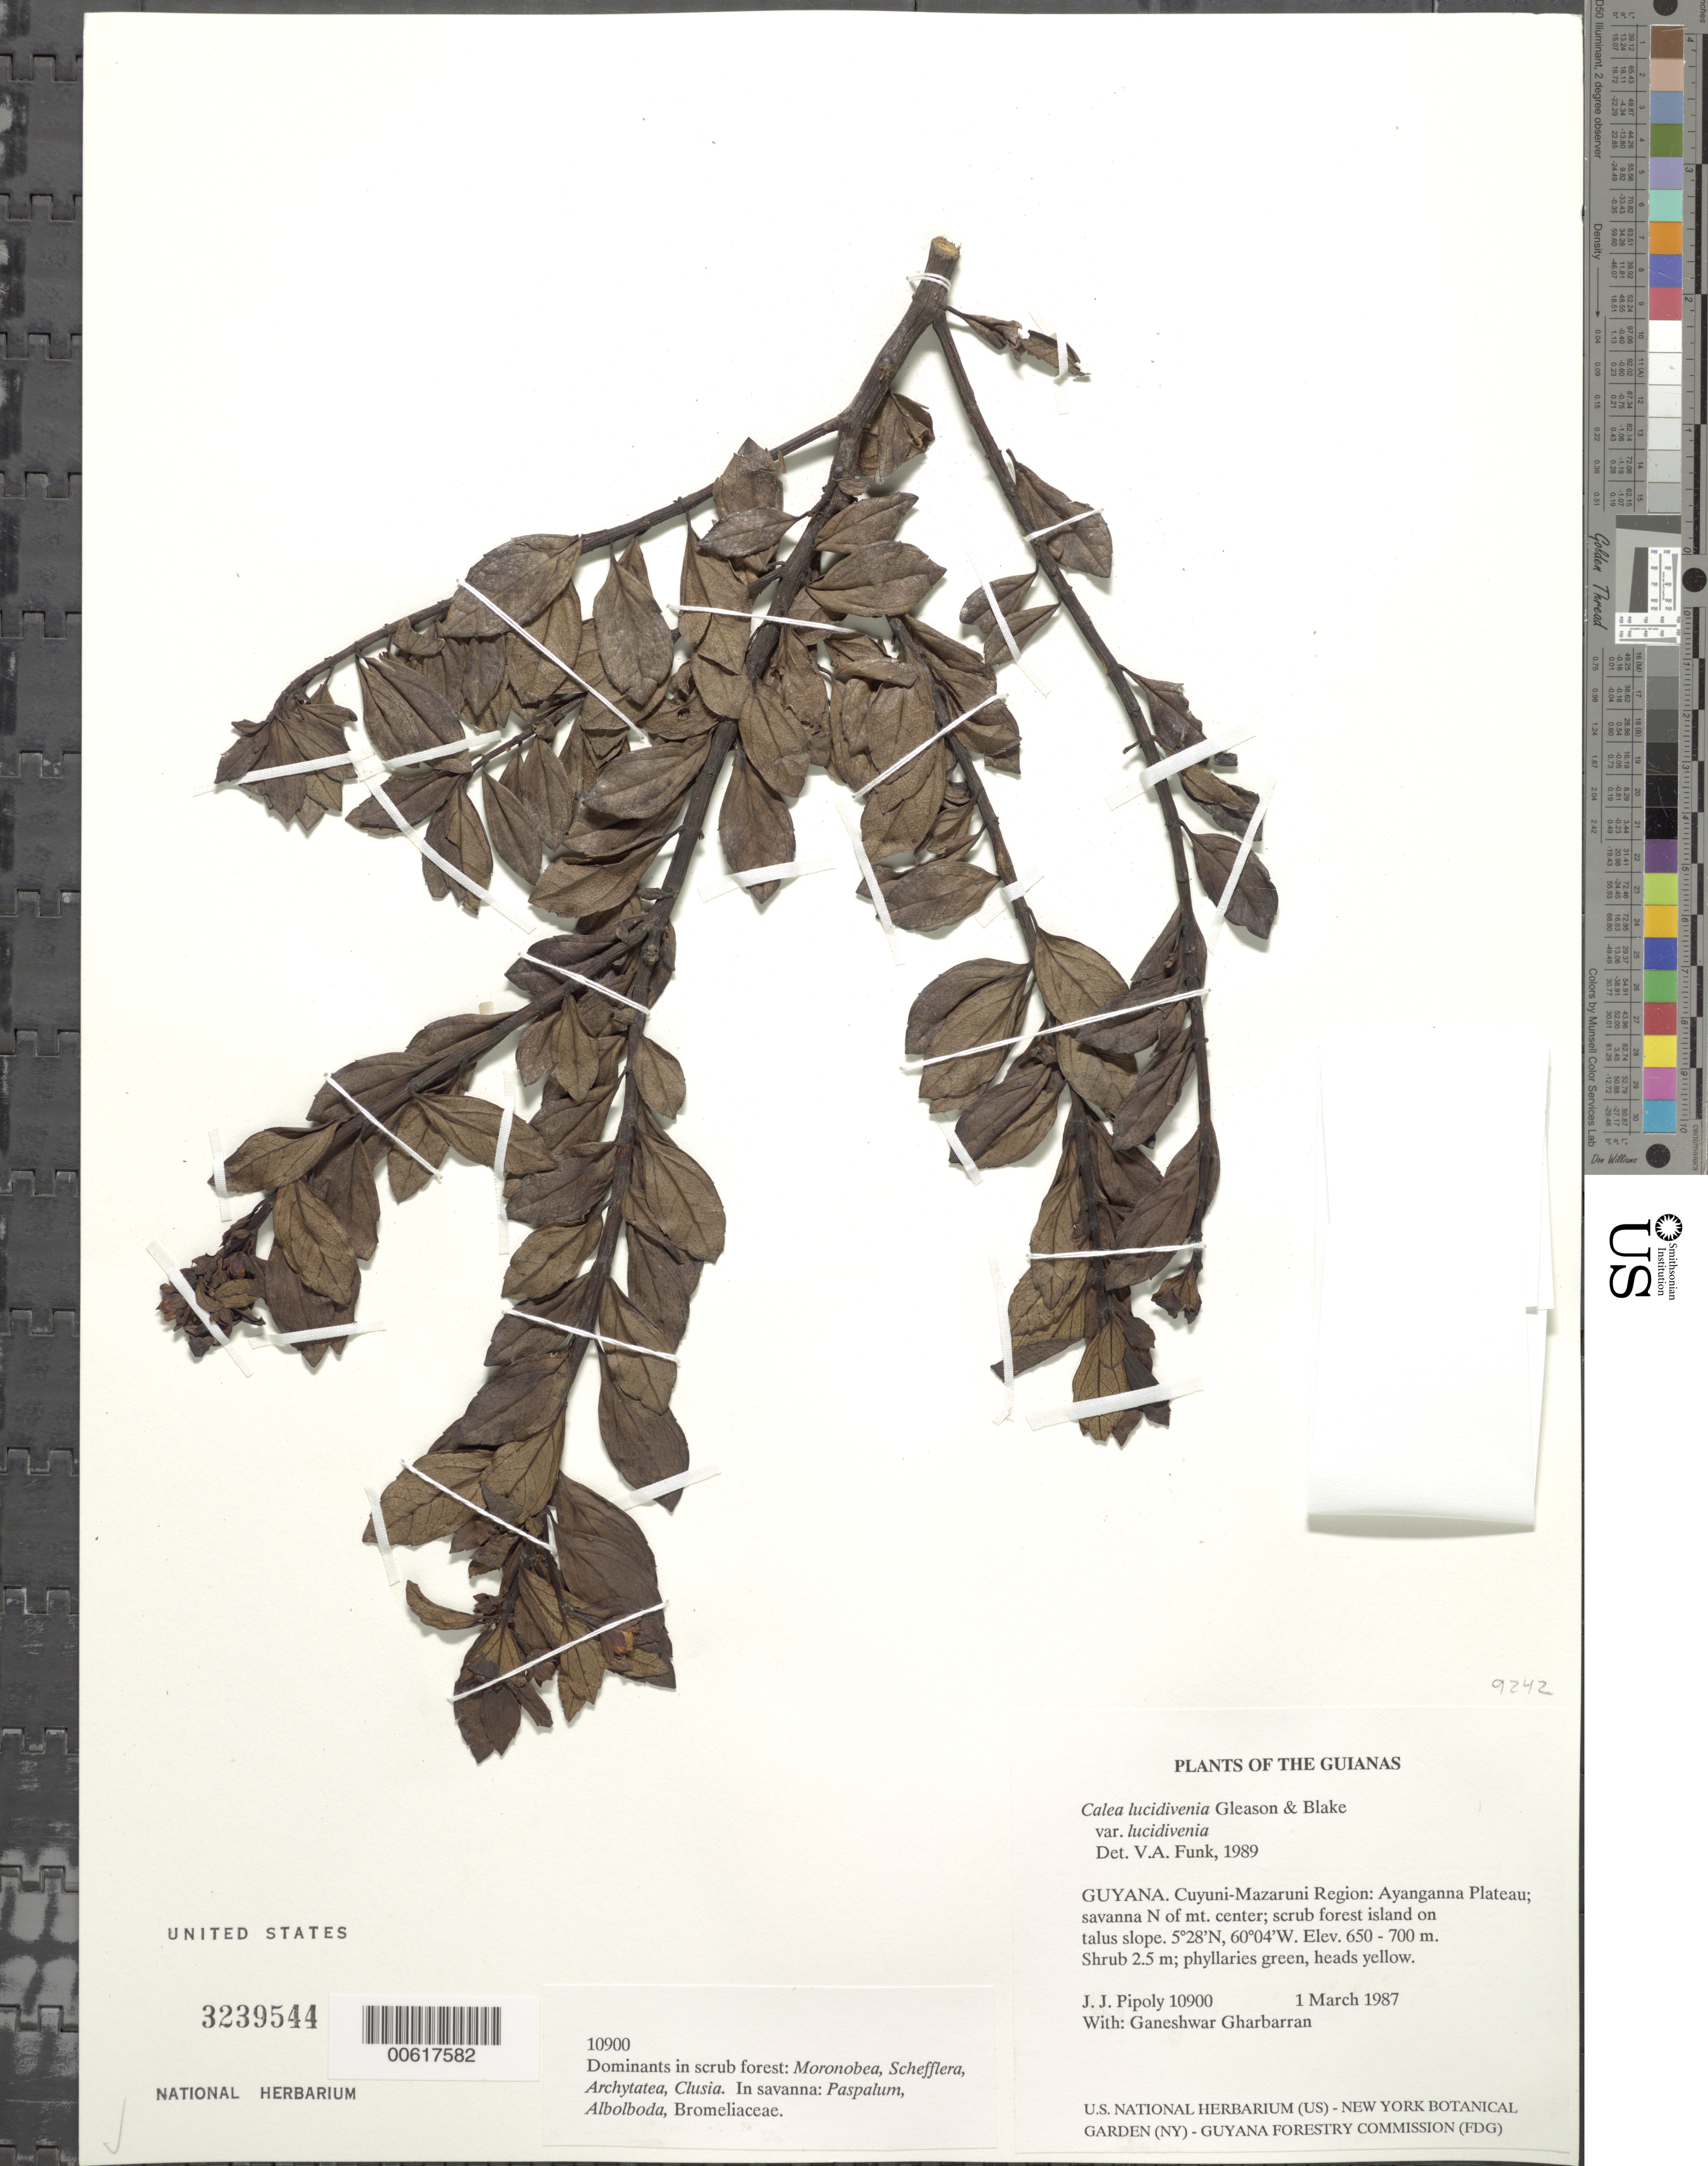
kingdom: Plantae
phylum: Tracheophyta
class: Magnoliopsida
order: Asterales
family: Asteraceae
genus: Calea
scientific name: Calea lucidivenia var. lucidivenia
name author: Gleason & S.F. Blake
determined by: Funk, Vicki A., (BOT), Smithsonian Institution - National Museum of Natural History (UNITED STATES)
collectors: J. J. Pipoly & G. Gharbarran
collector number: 10900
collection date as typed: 1 March 1987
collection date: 1987-03-01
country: Guyana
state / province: Cuyuni-Mazaruni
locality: Ayanganna Plateau, N of mountain center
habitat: Savanna with scrub forest island on talus slope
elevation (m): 650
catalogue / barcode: US 3239544